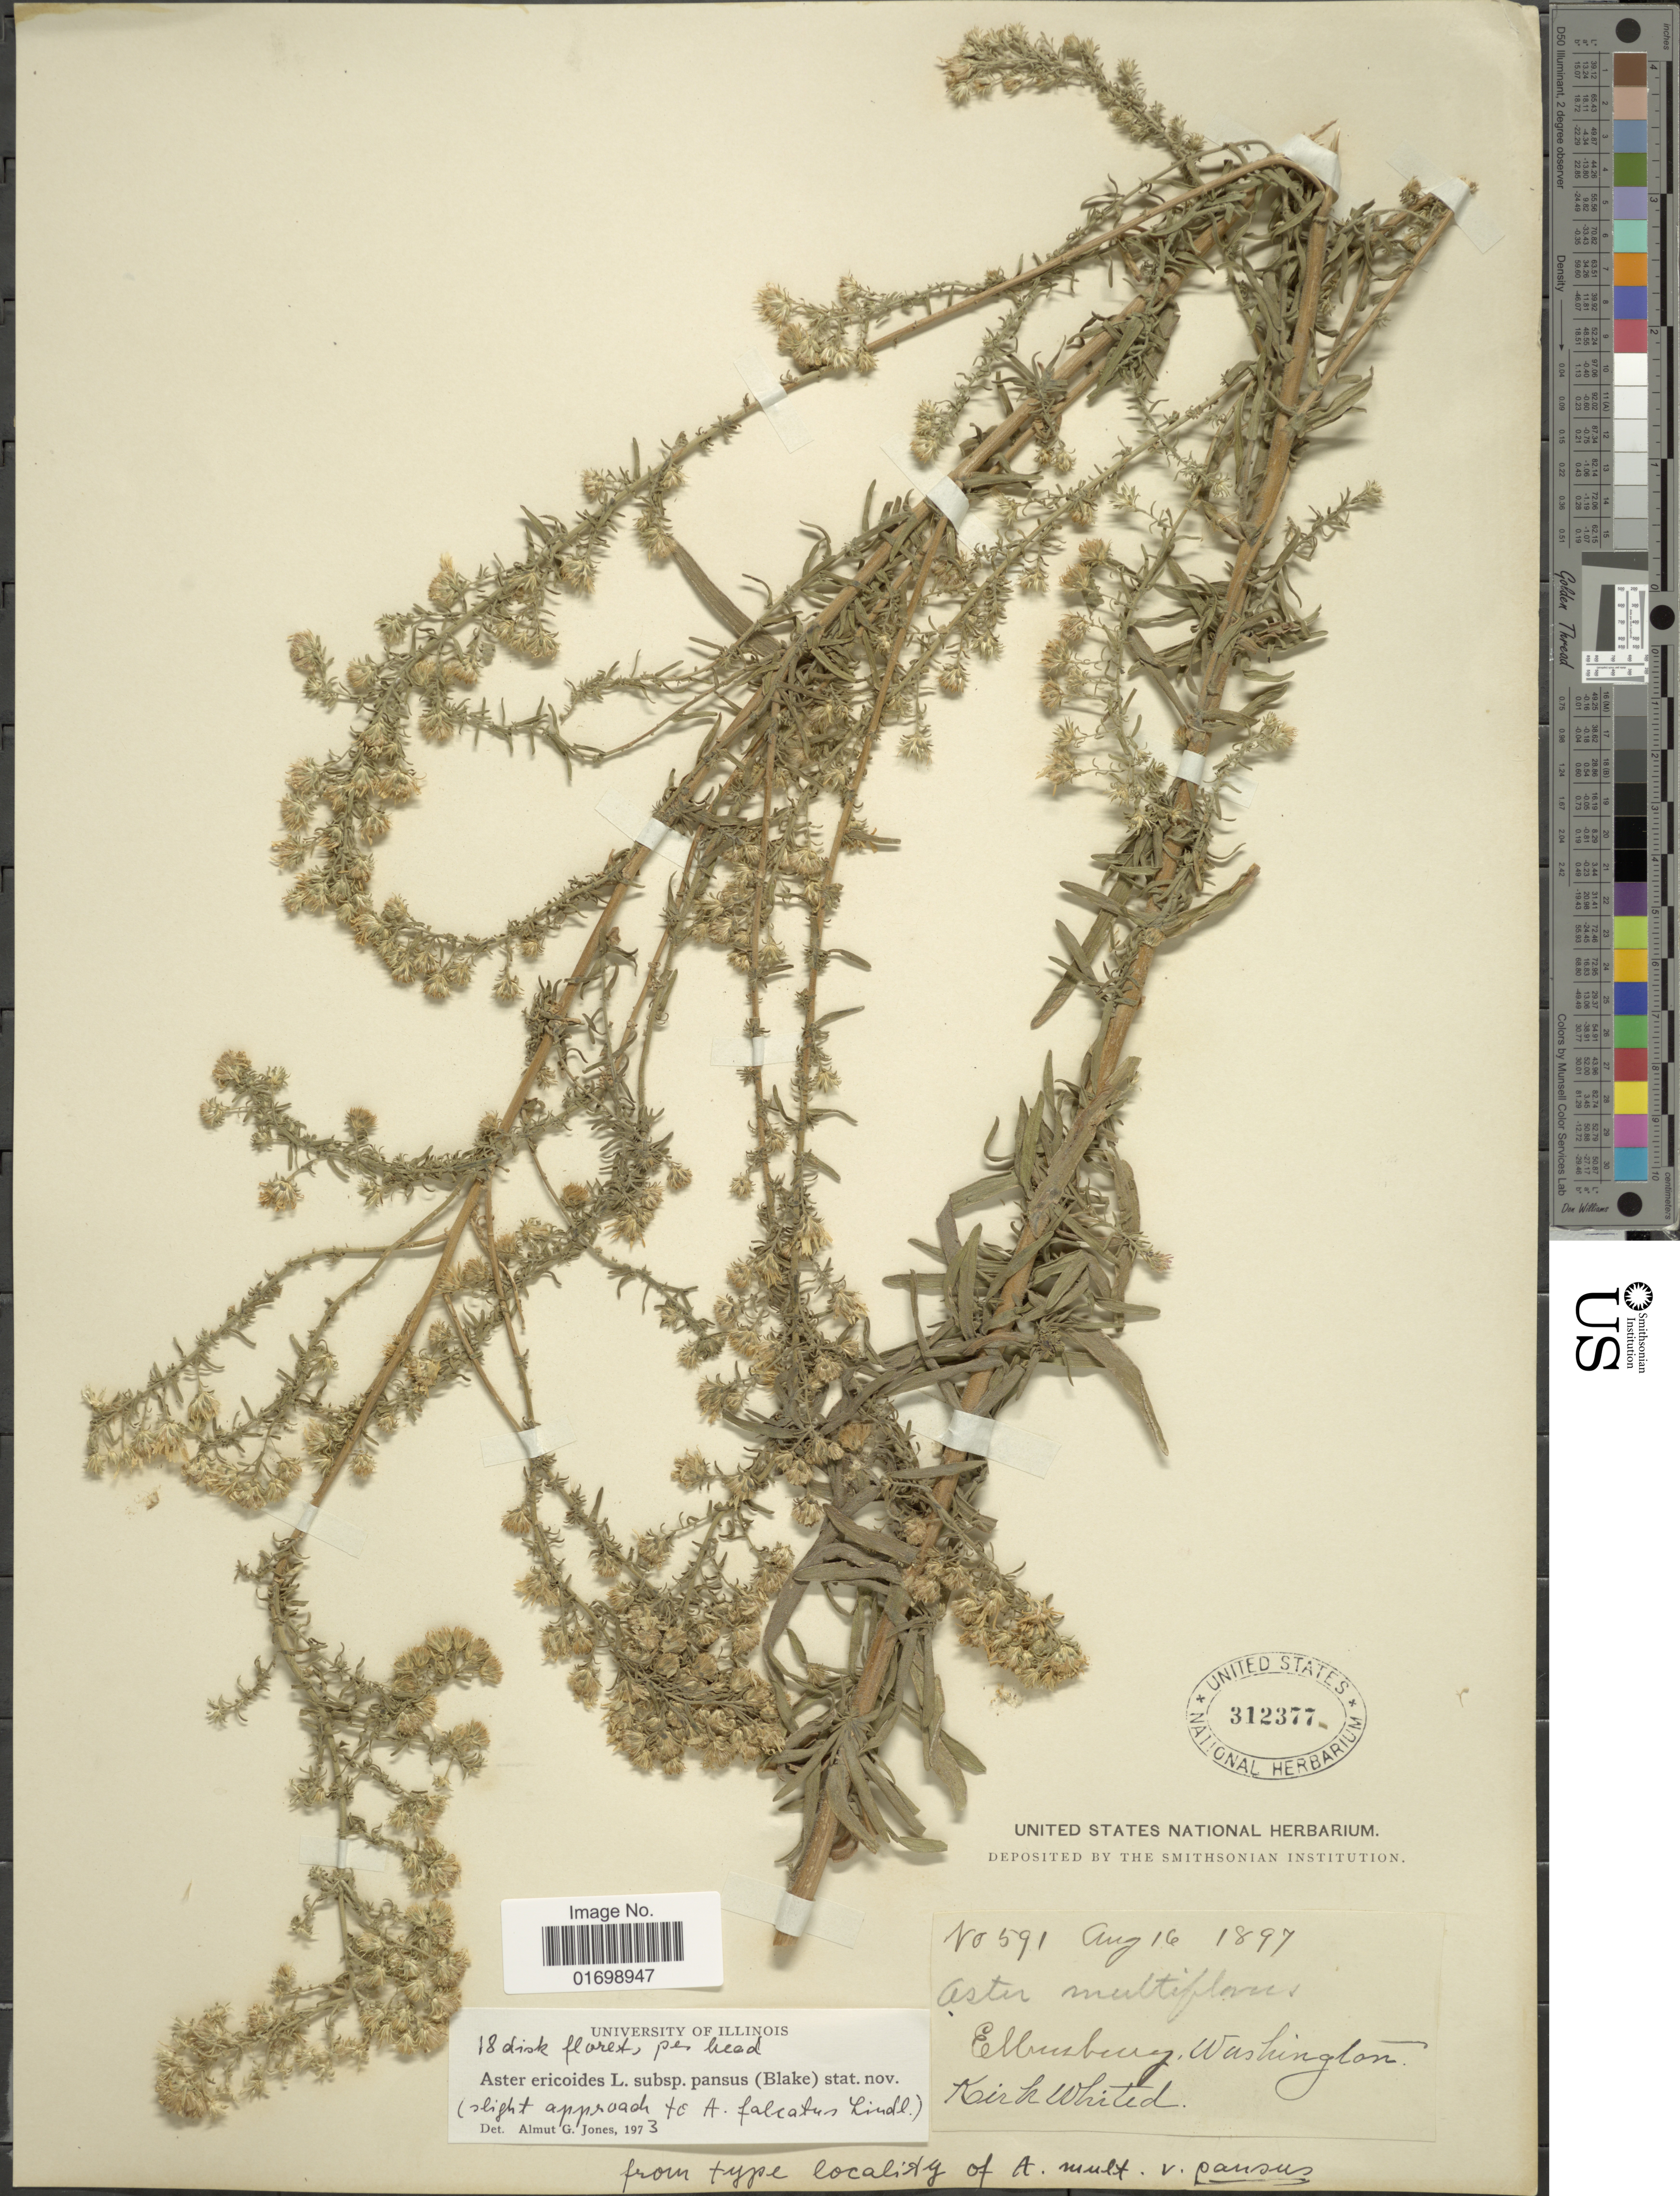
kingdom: Plantae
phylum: Tracheophyta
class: Magnoliopsida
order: Asterales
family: Asteraceae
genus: Symphyotrichum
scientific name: Symphyotrichum ericoides var. pansum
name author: (S.F. Blake) G.L. Nesom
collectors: K. Whited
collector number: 591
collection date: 1897-08-16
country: United States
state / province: Washington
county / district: Kittitas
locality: Ellensburg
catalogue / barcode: US 312377